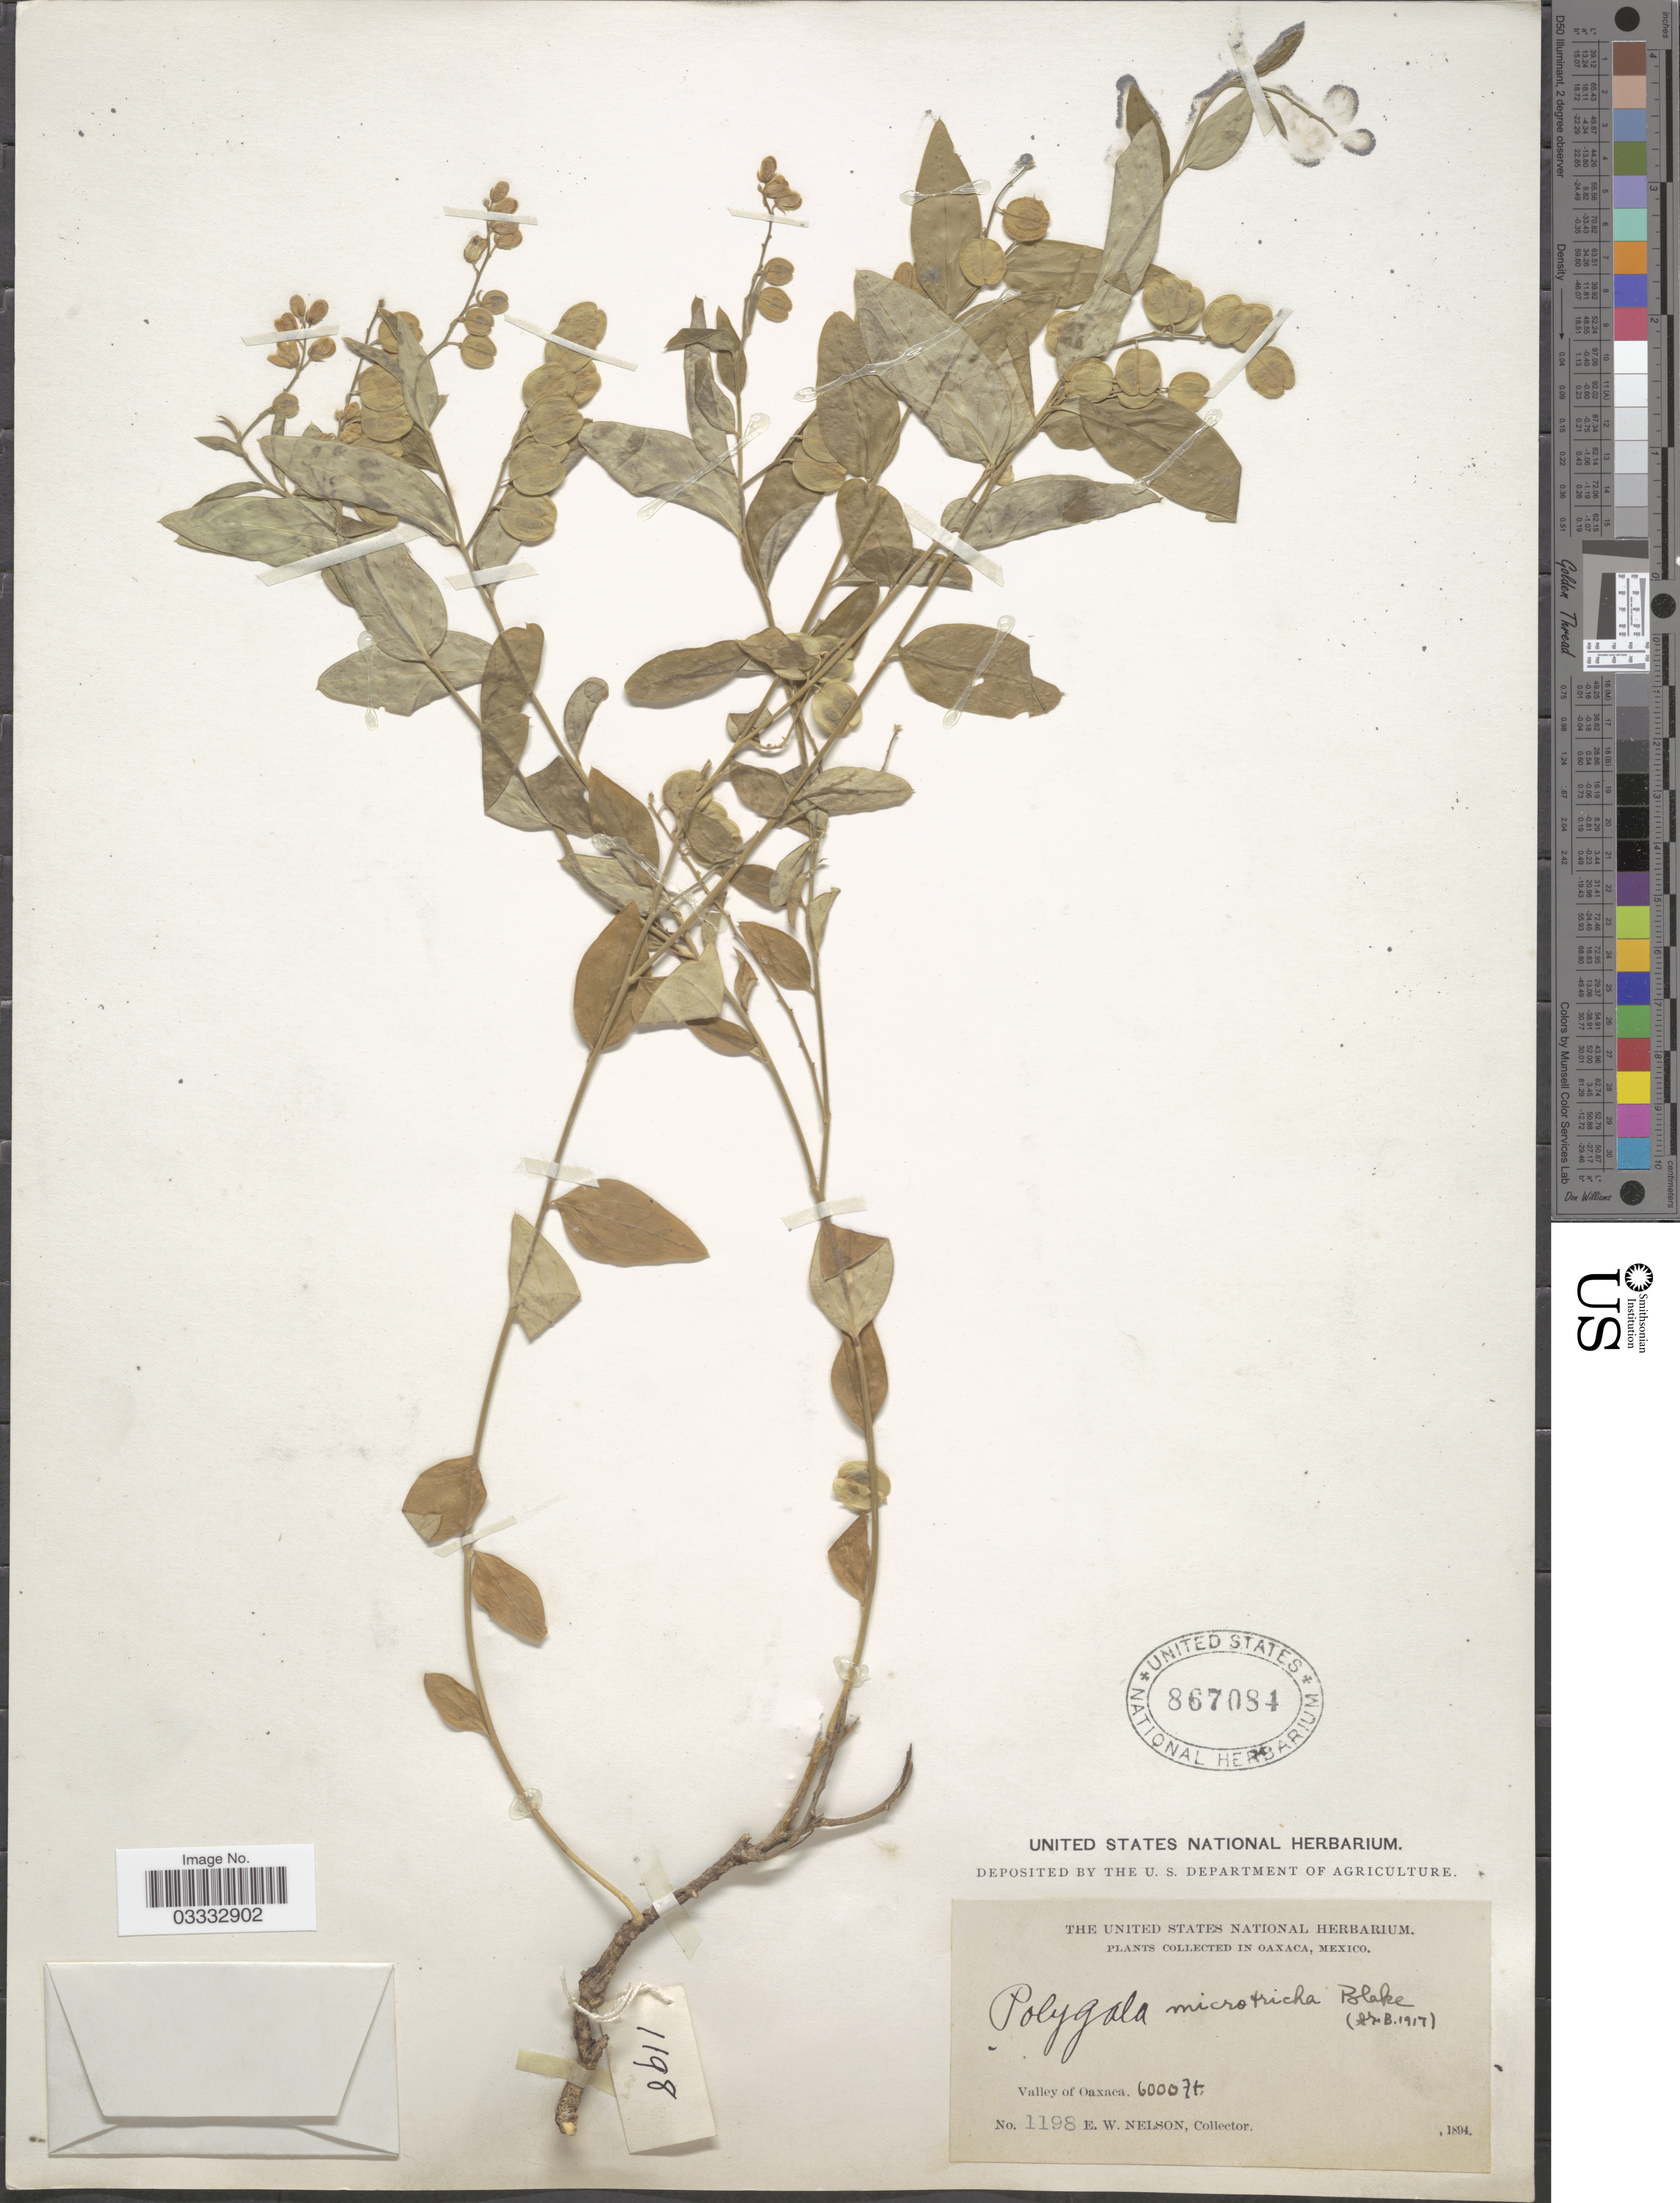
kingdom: Plantae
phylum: Tracheophyta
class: Magnoliopsida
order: Fabales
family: Polygalaceae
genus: Polygala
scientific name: Polygala microtricha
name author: S.F. Blake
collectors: E. W. Nelson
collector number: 1198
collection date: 1894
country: Mexico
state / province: Oaxaca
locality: Vicinity of Oaxaca.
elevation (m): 1829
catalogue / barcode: US 867084